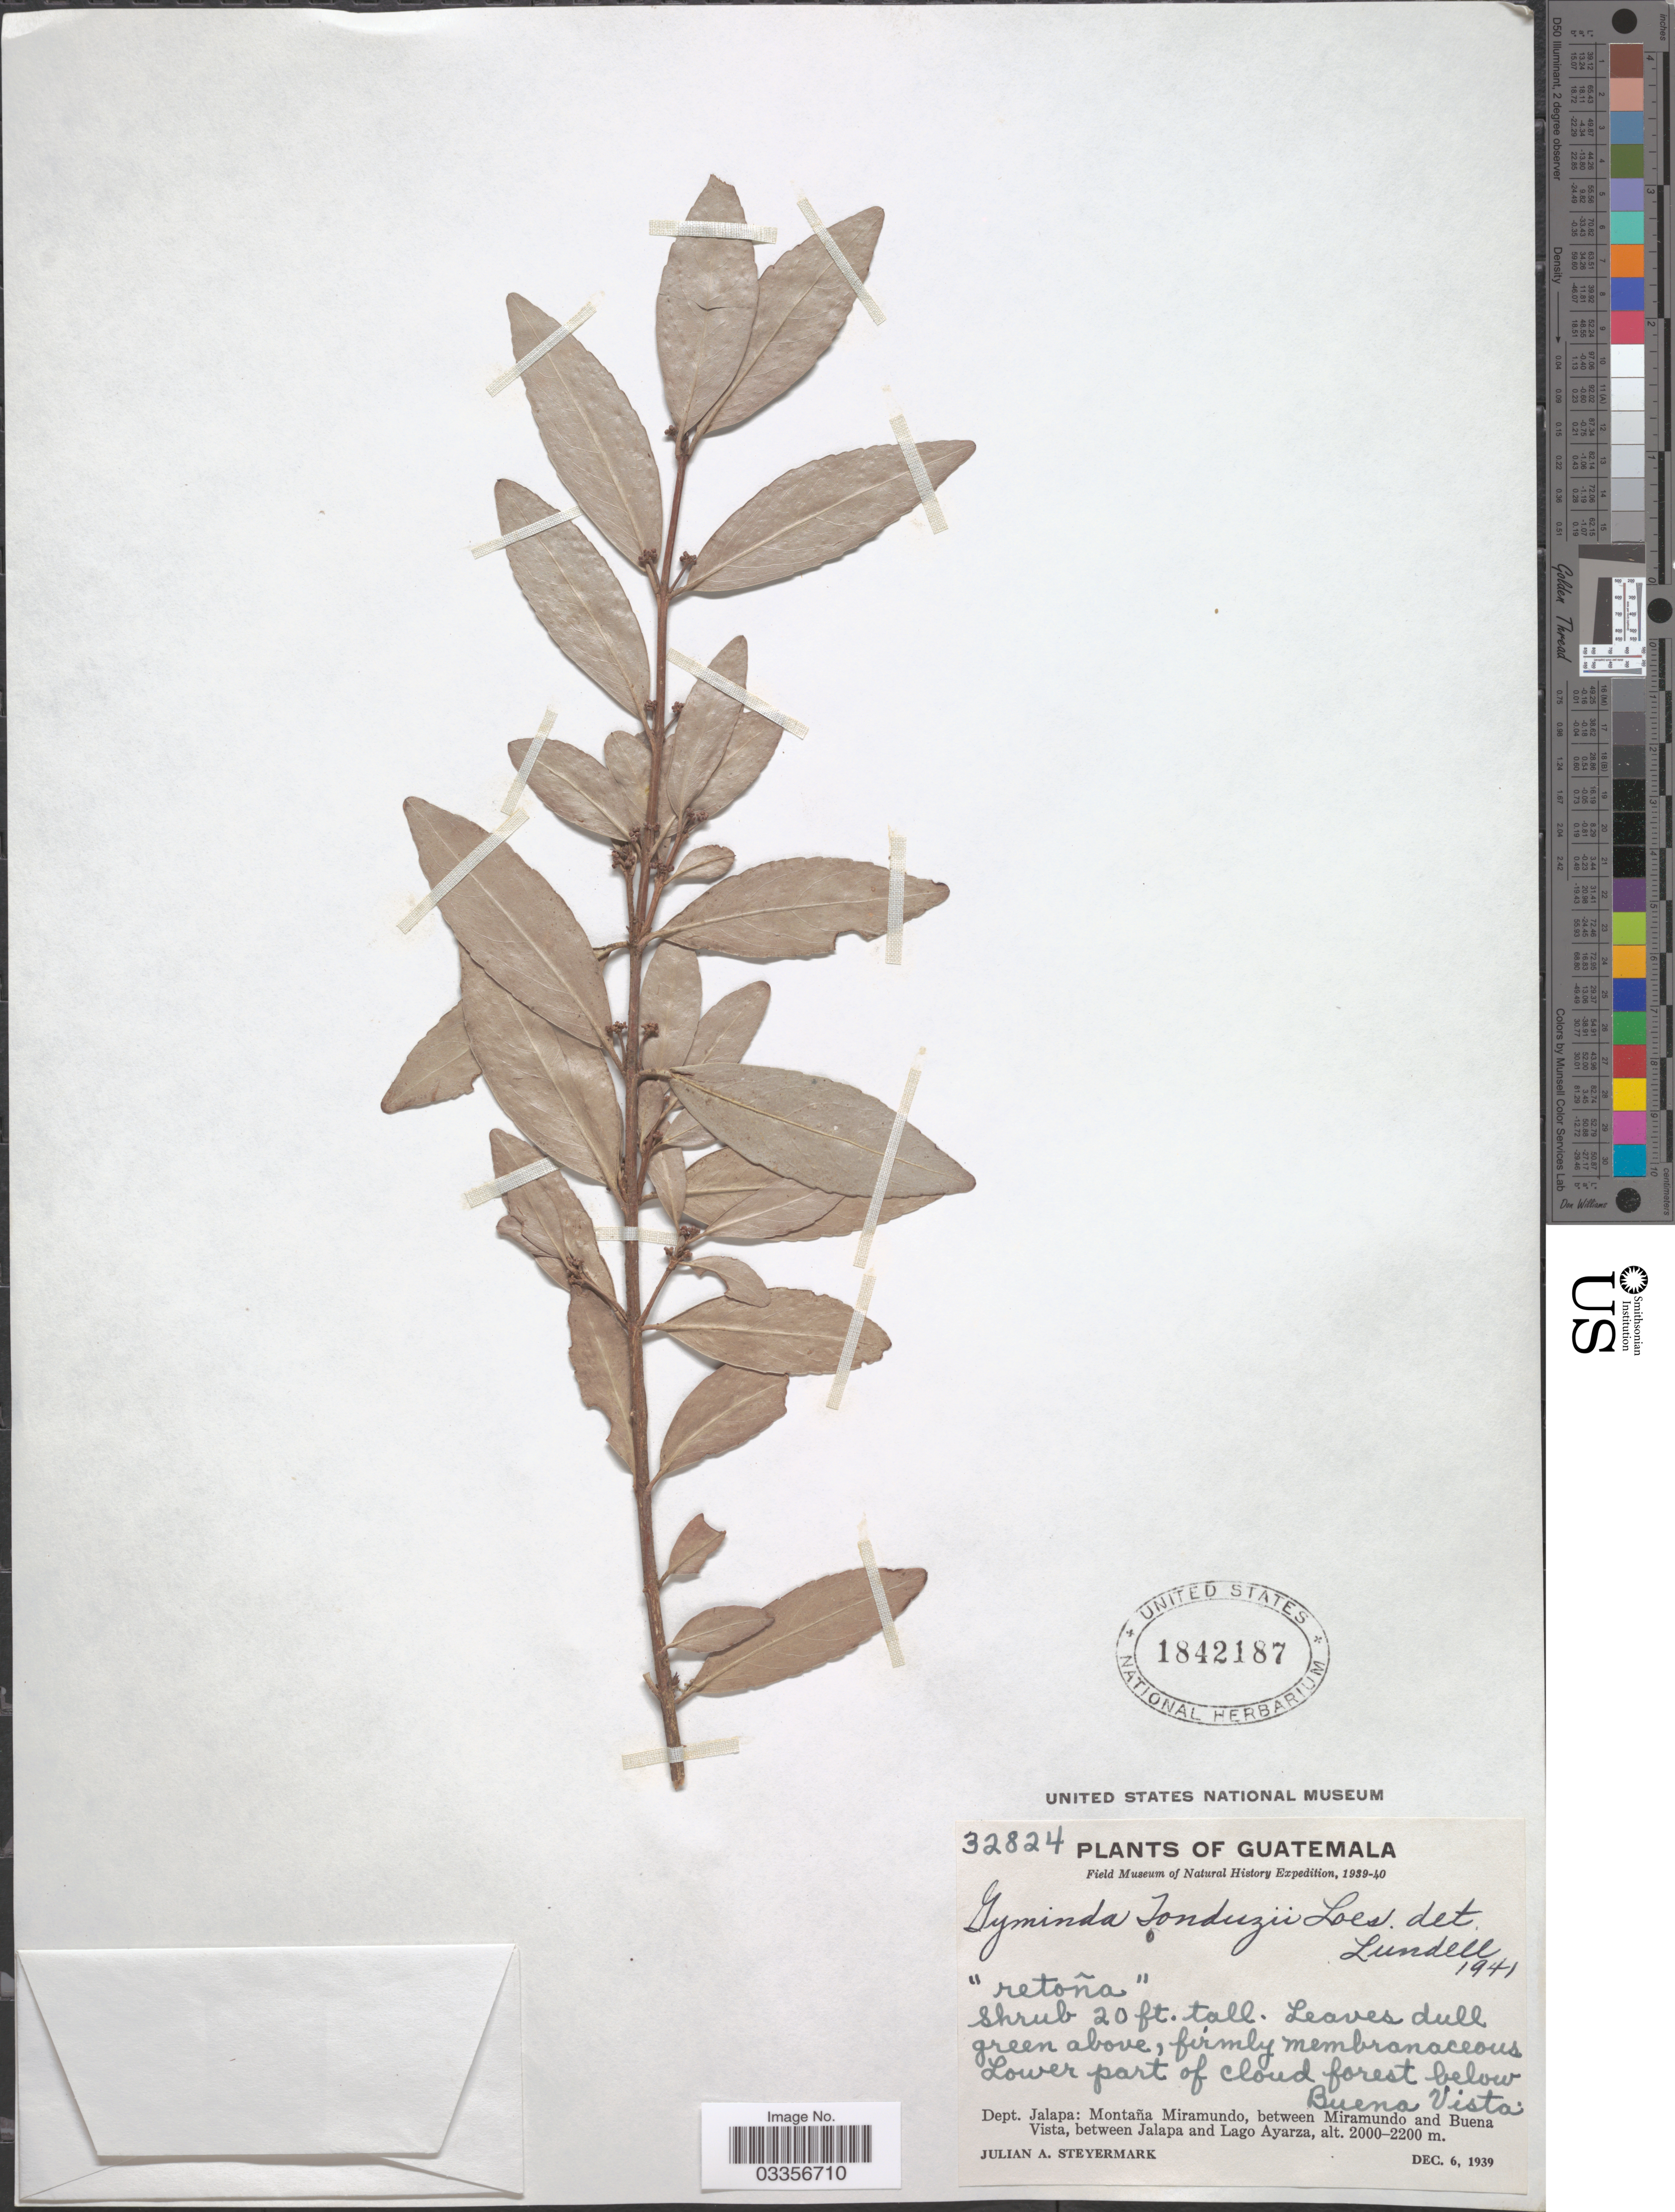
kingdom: Plantae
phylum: Tracheophyta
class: Magnoliopsida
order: Celastrales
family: Celastraceae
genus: Crossopetalum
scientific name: Crossopetalum tonduzii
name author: (Loes.) Lundell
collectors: J. Steyermark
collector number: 32824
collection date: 1939-12-06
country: Guatemala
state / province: Jalapa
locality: Lower part of cloud forest below Buena Vista, Dept. Jalapa: Montaña Miramundo, between Miramundo and Buena Vista, between Jalapa and Lago Ayarza.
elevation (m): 2000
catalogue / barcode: US 1842187